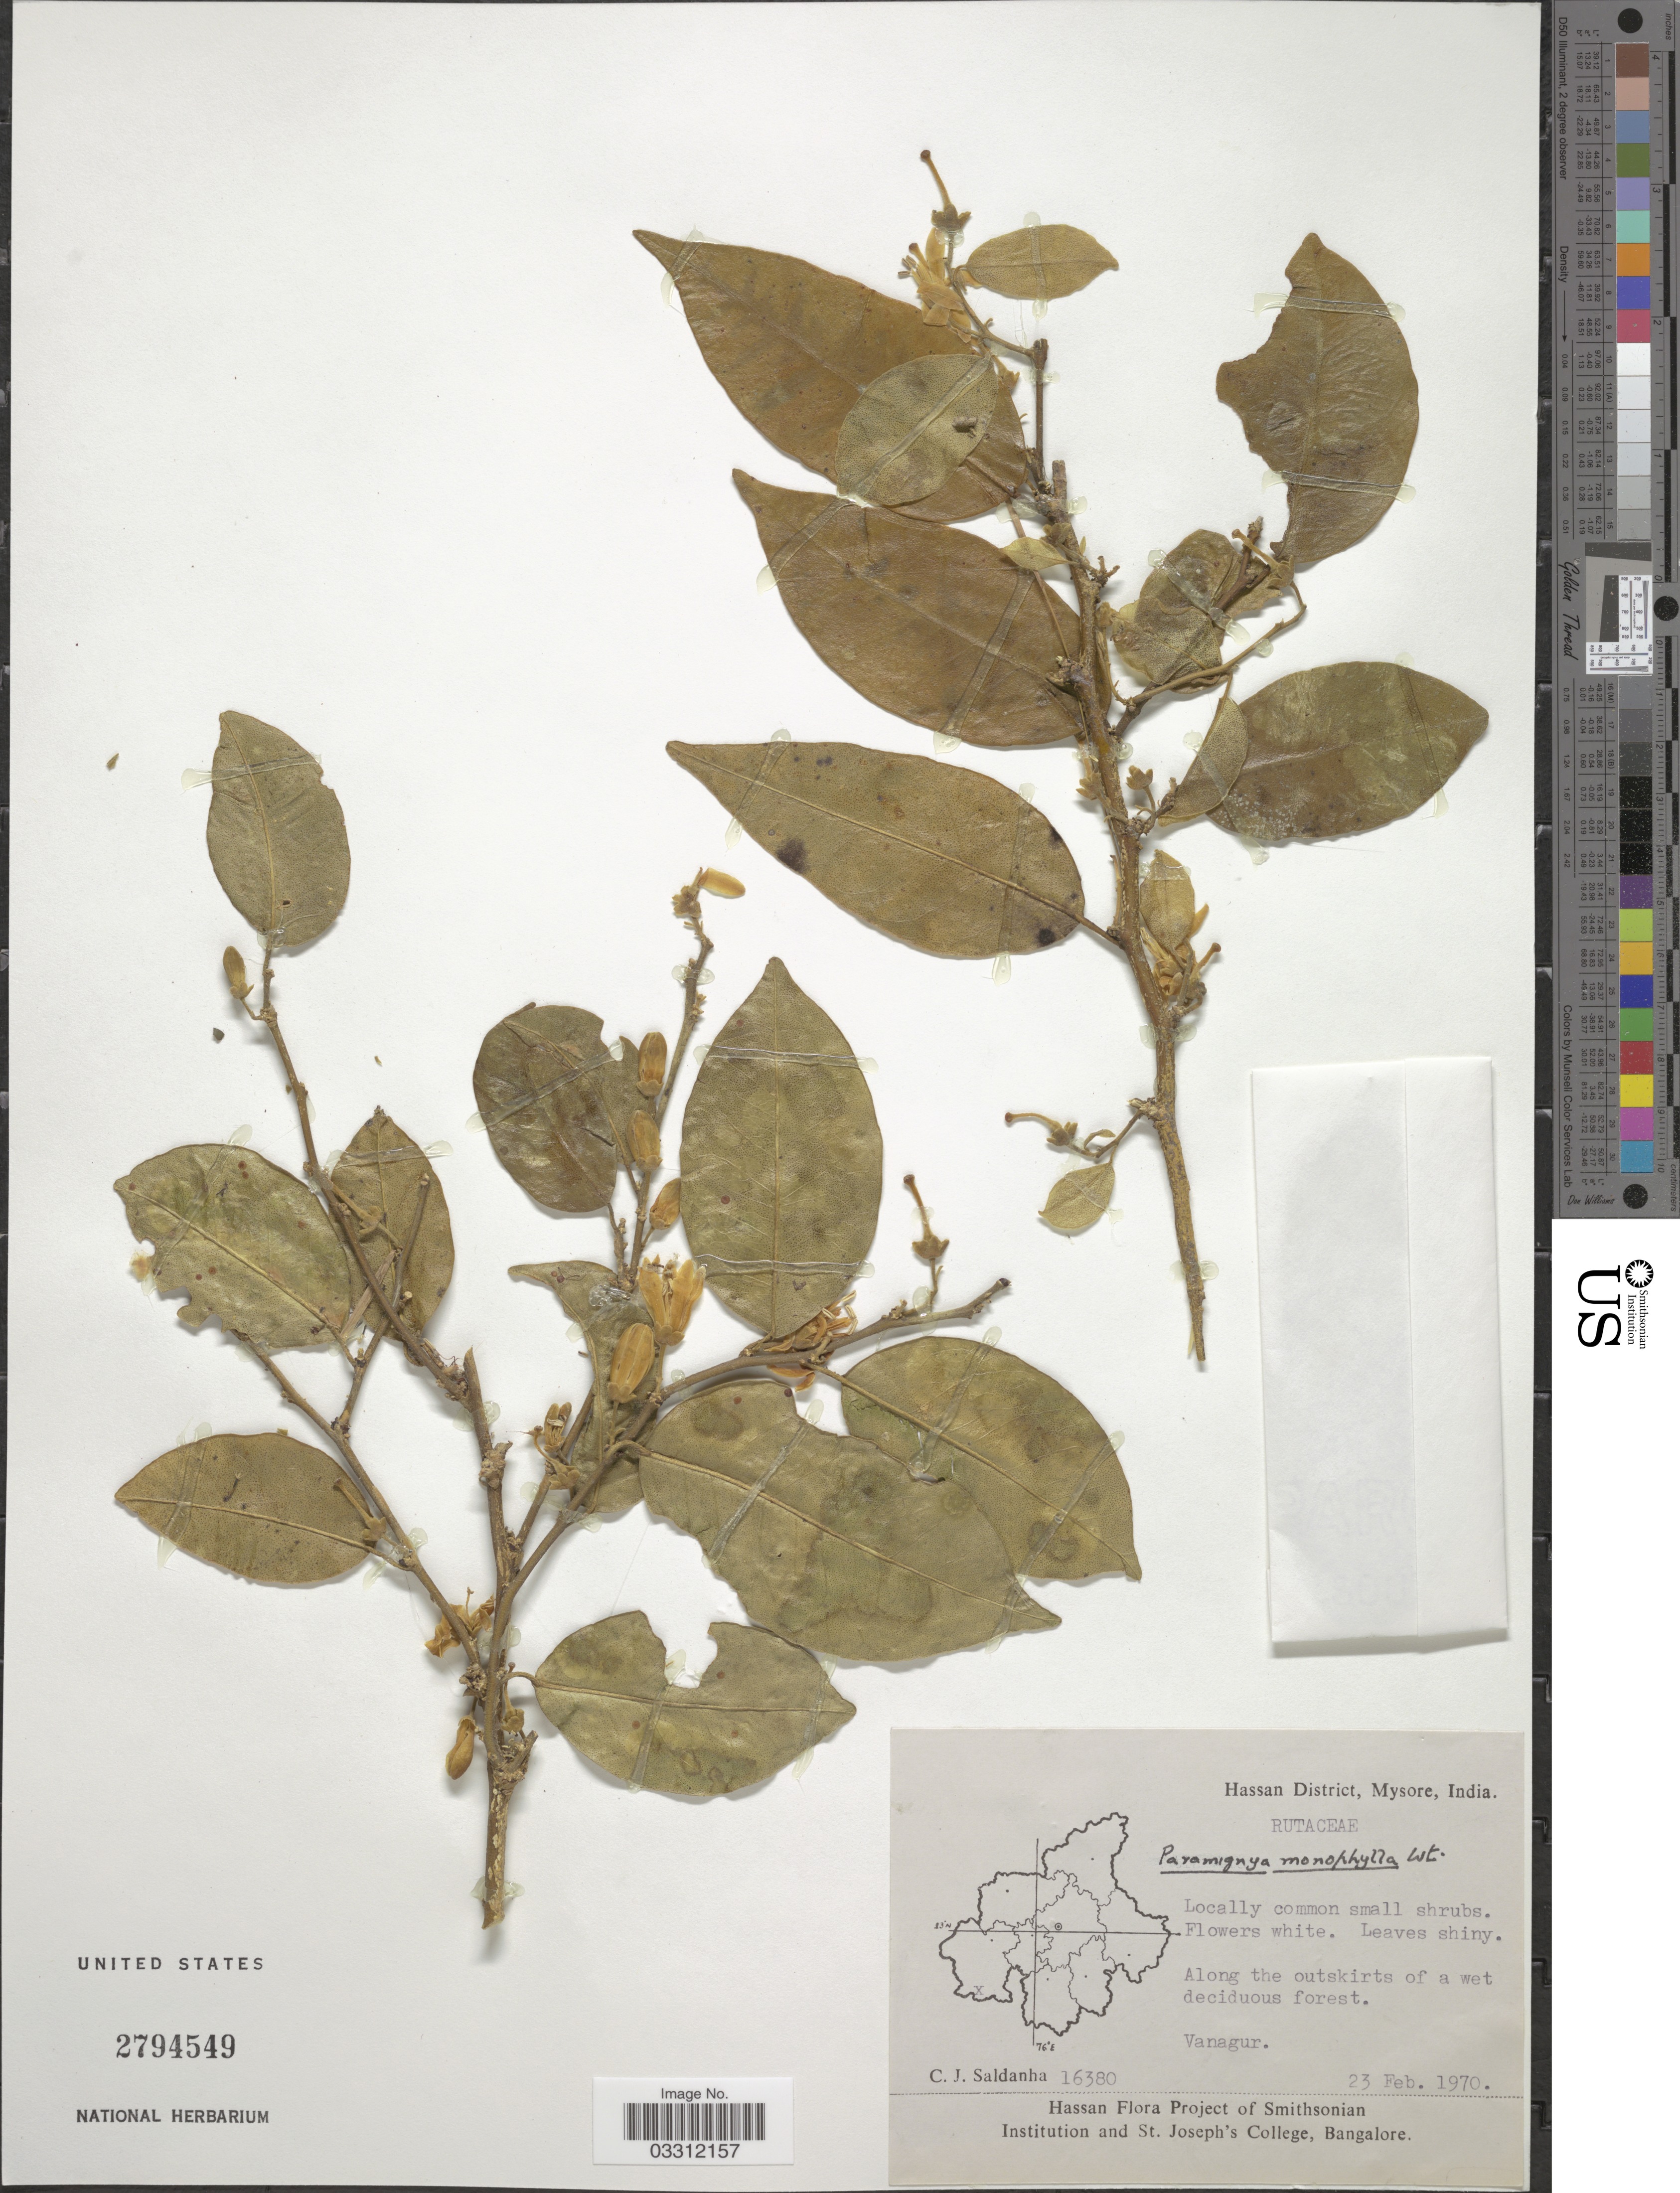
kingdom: Plantae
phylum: Tracheophyta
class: Magnoliopsida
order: Sapindales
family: Rutaceae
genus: Paramignya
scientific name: Paramignya monophylla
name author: Wight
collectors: C. J. Saldanha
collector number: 16380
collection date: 1970-02-23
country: India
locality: Hassan District, Mysore, Vanagur.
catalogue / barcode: US 2794549